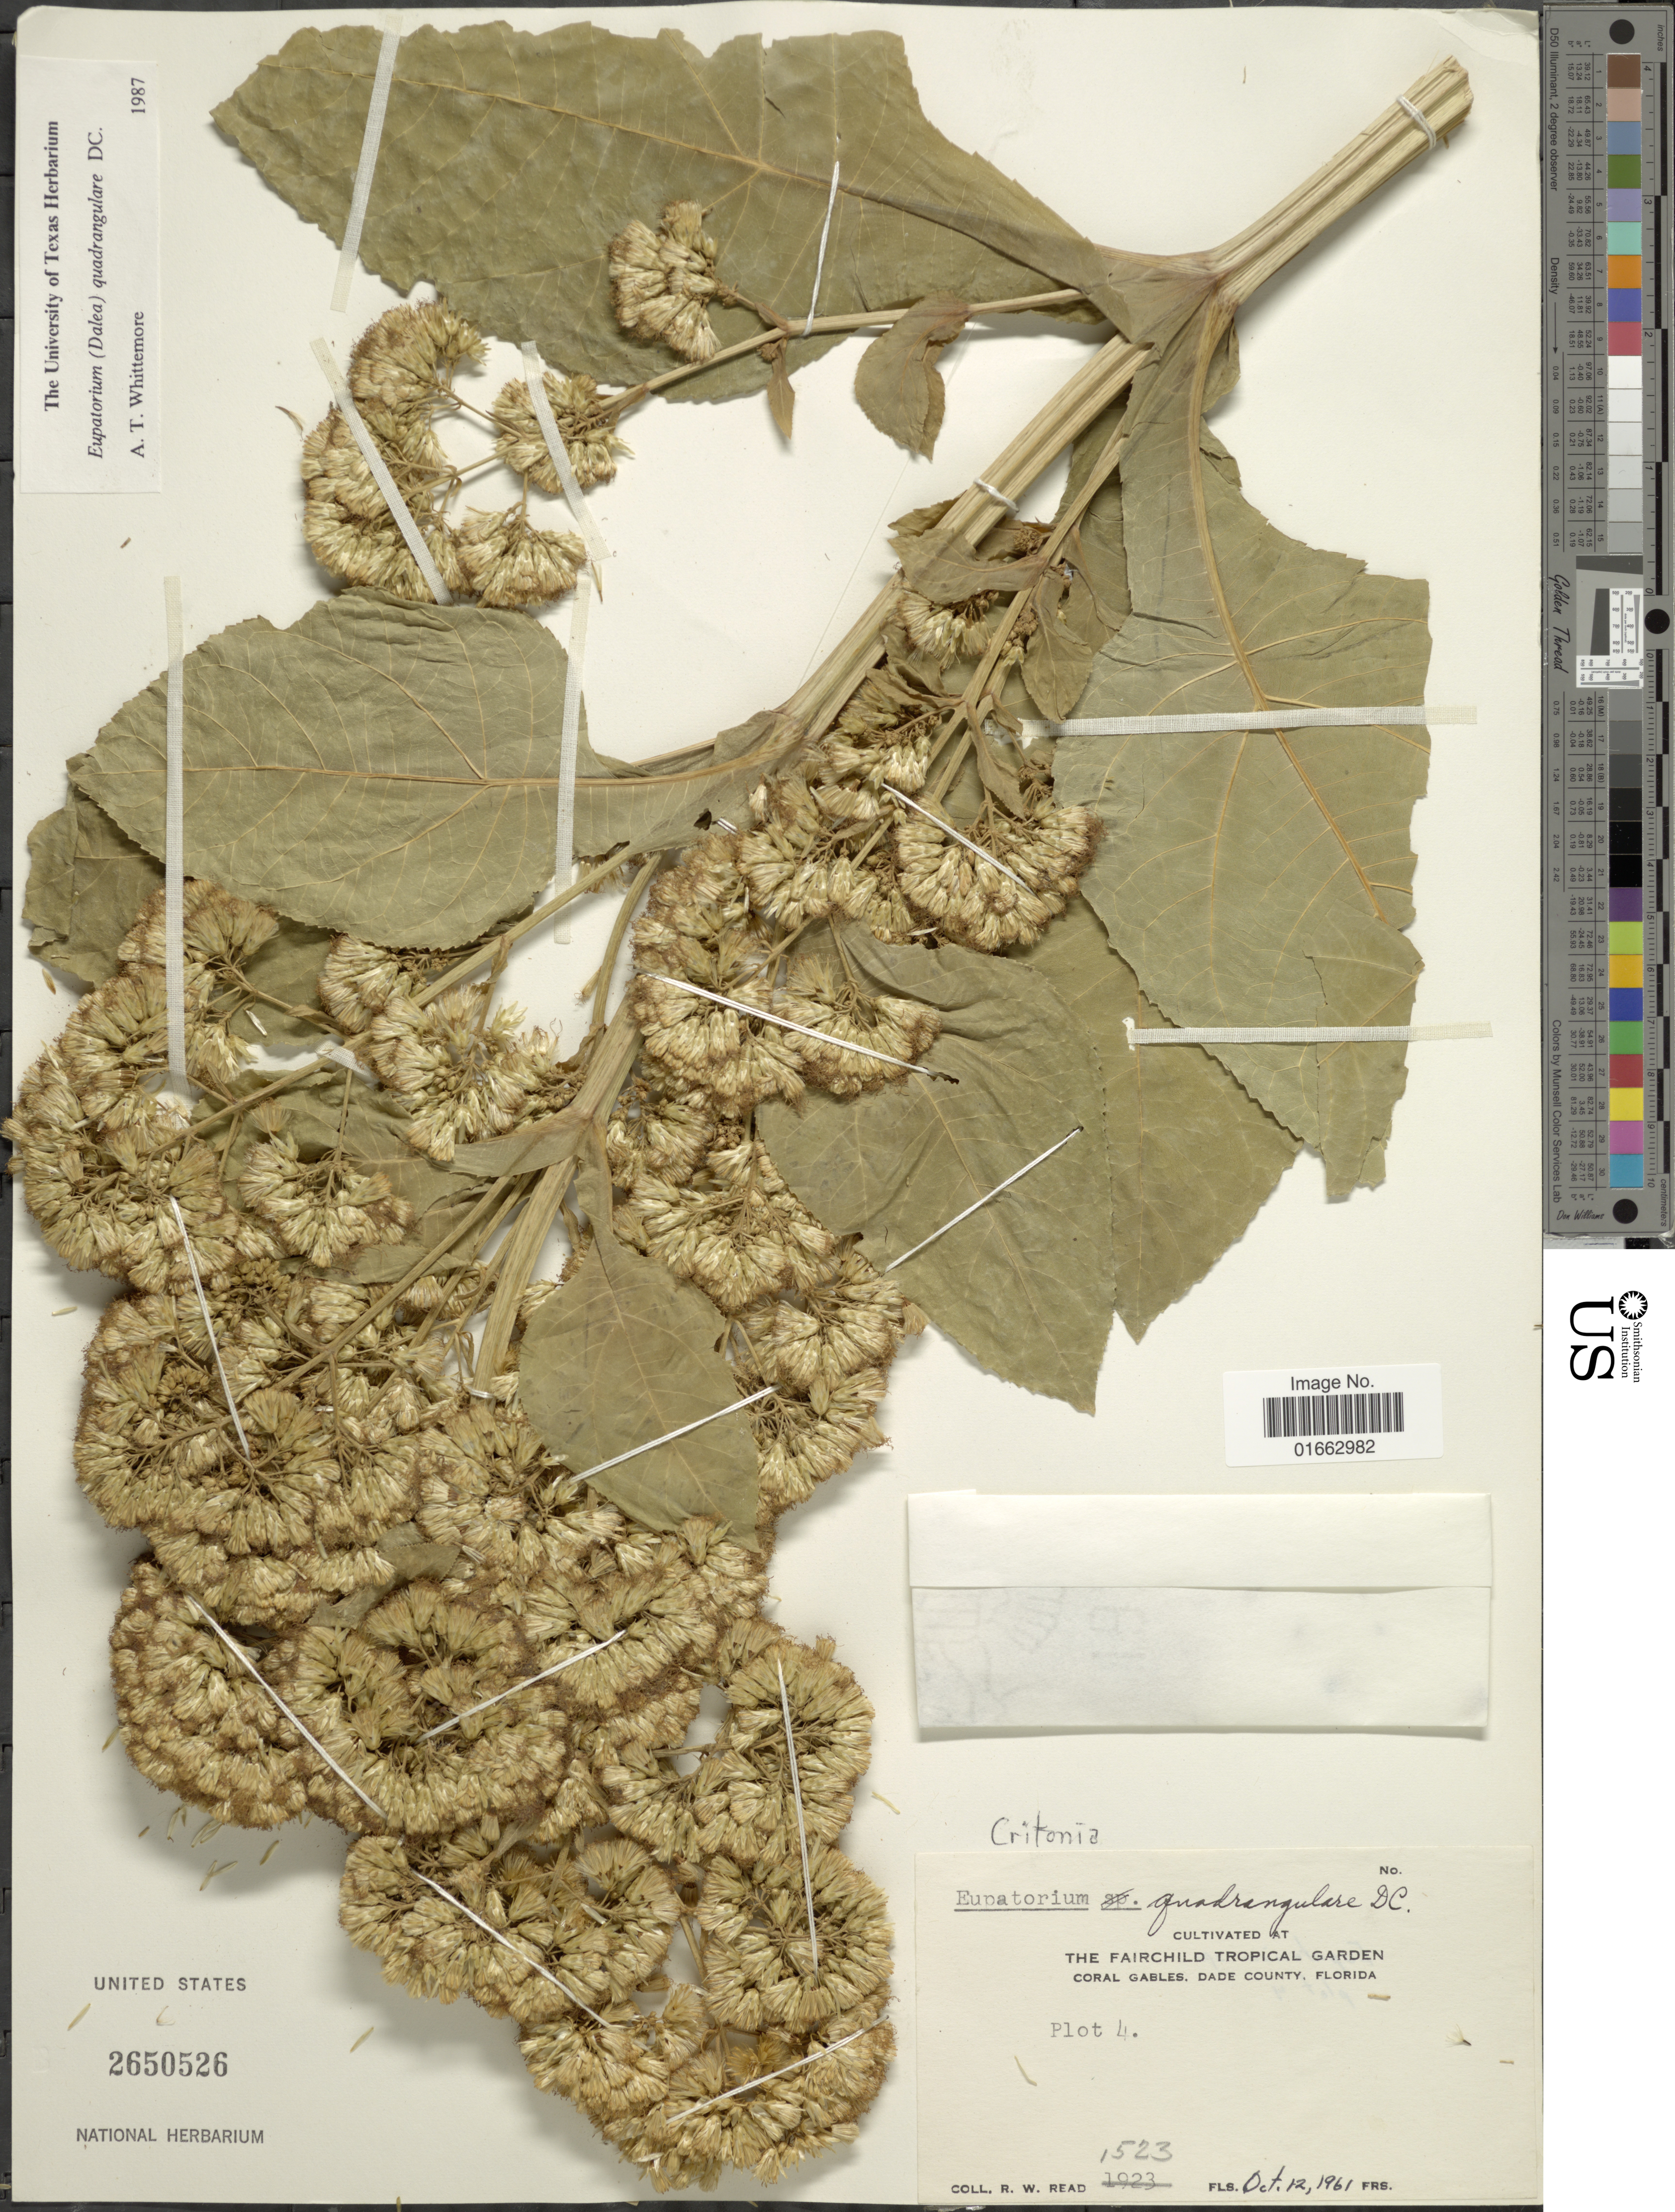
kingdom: Plantae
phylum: Tracheophyta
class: Magnoliopsida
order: Asterales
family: Asteraceae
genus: Critonia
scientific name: Critonia quadrangularis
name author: (DC.) R.M. King & H. Rob.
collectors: R. W. Read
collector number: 1523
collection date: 1961-10-12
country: United States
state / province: Florida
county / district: Dade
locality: The Fairchild Tropical Garden, Coral Gables, Dade County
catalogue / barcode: US 2650526